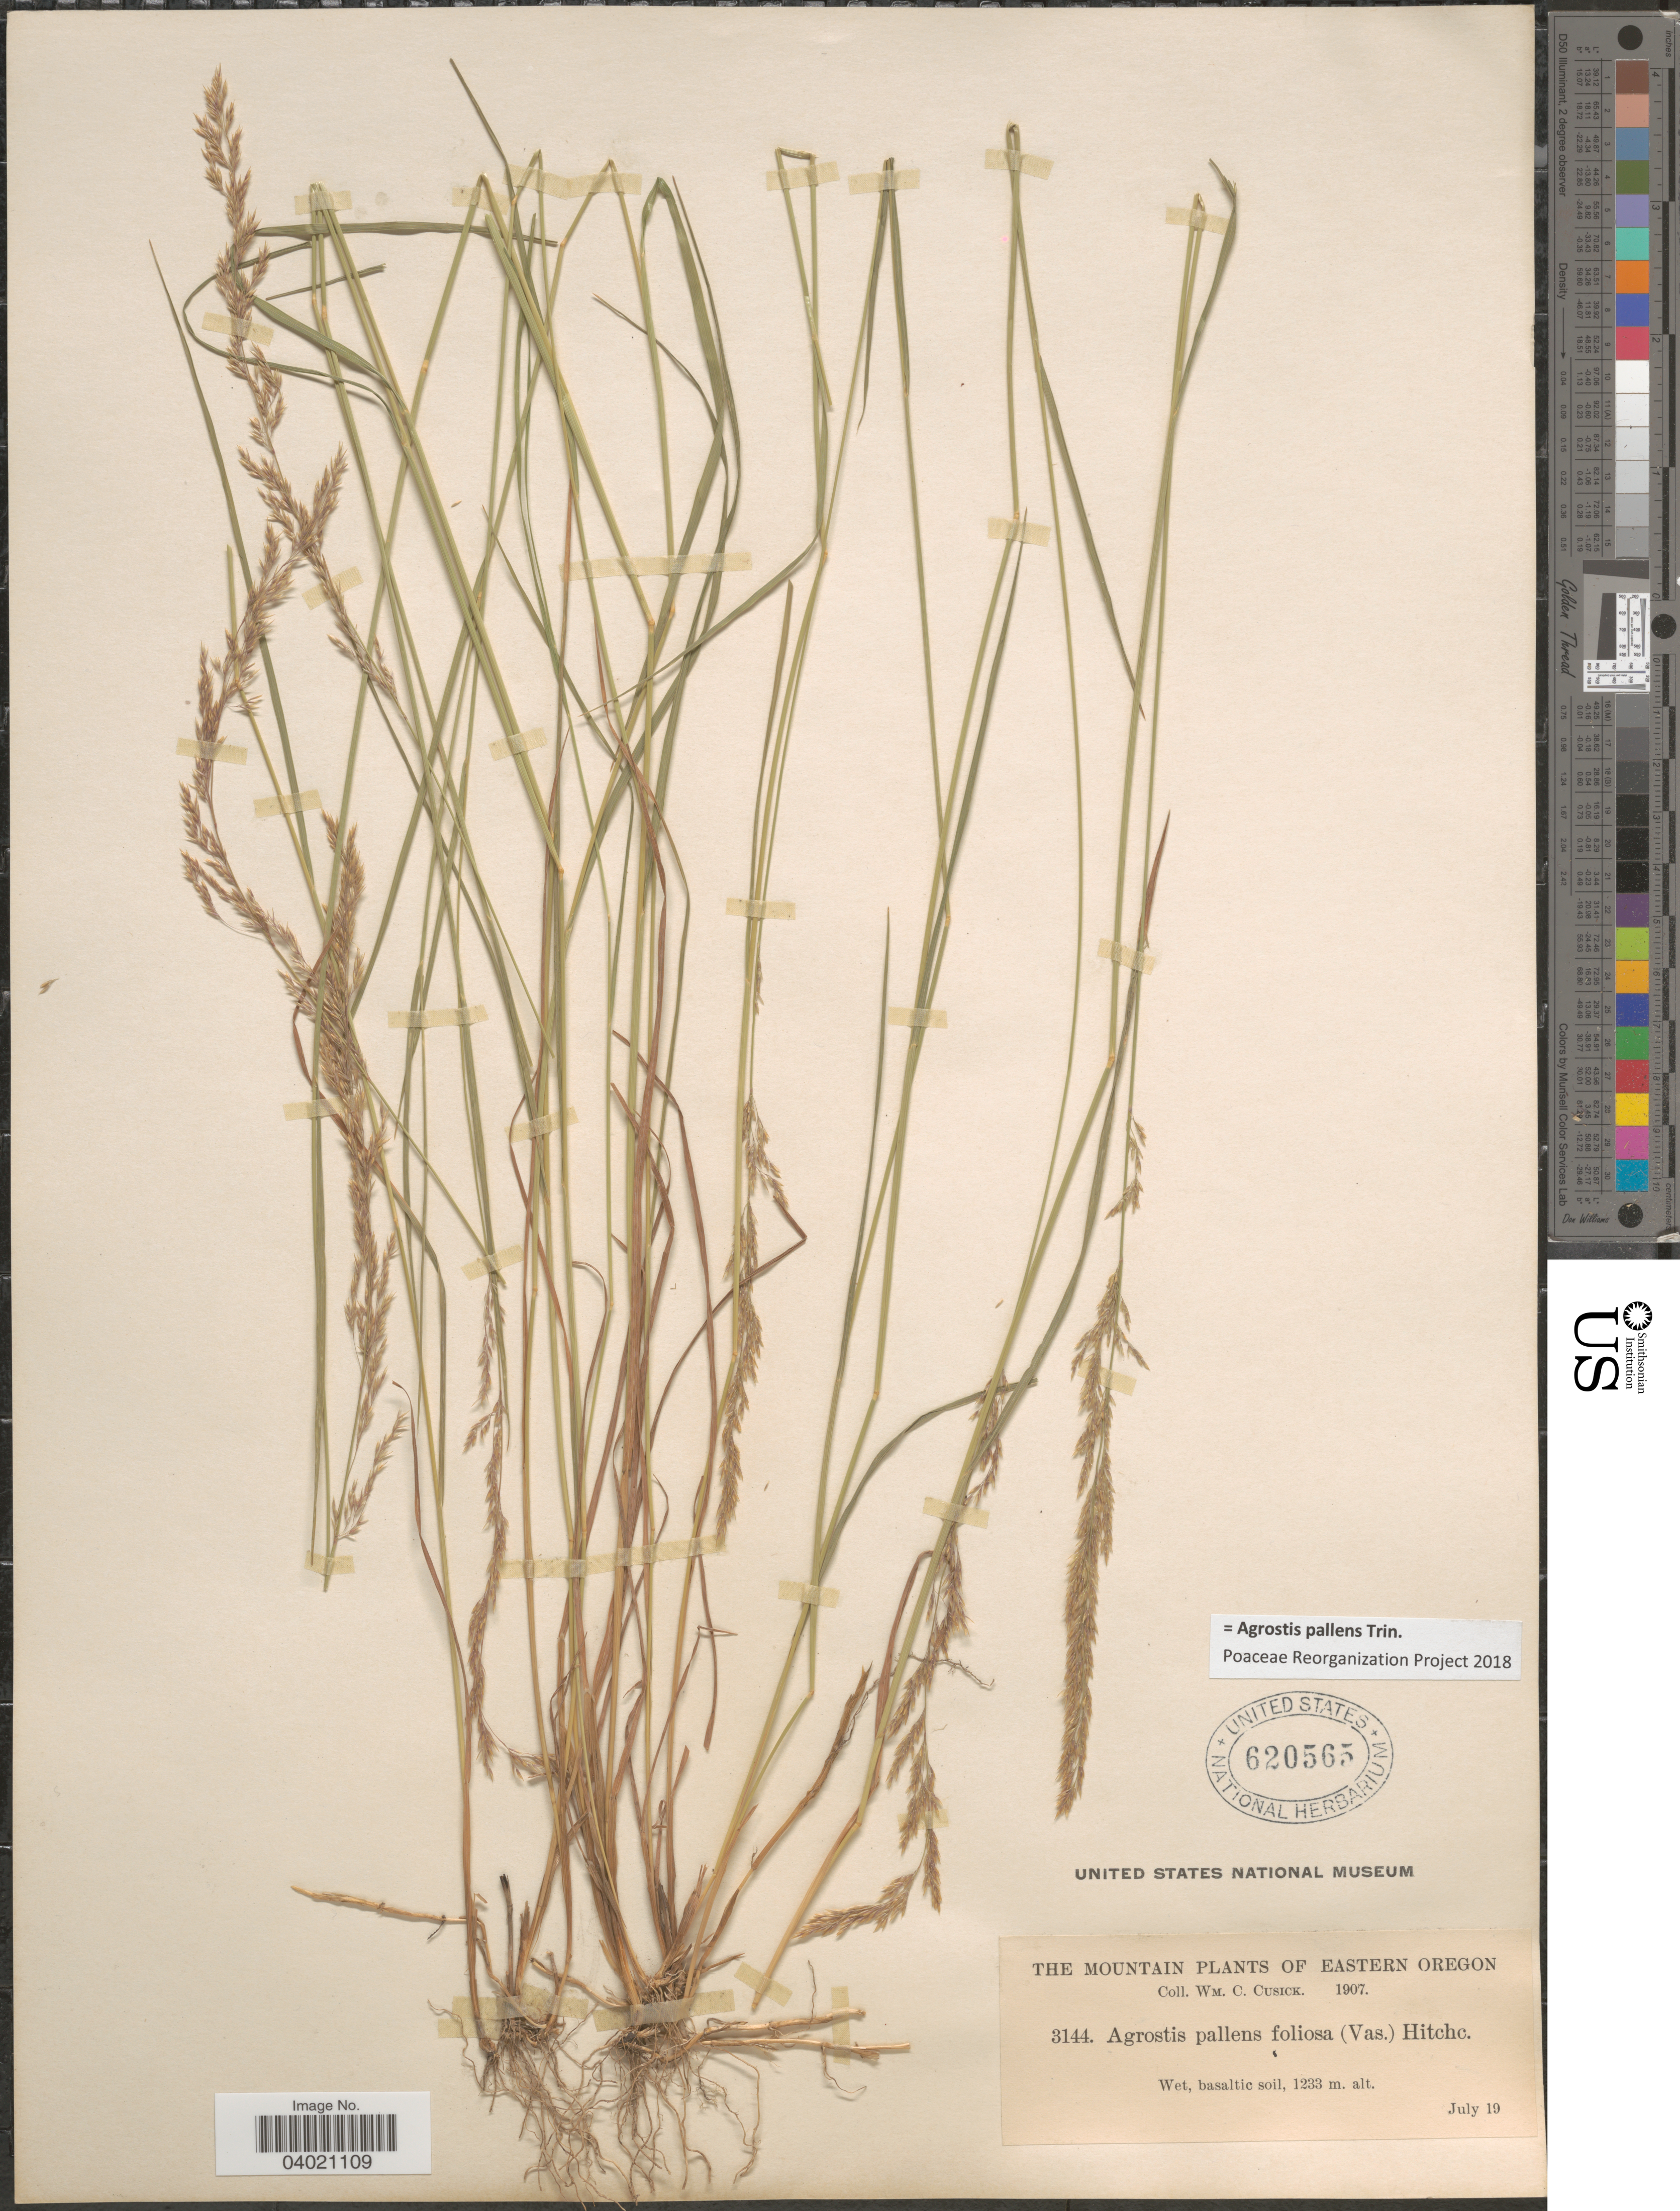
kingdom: Plantae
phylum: Tracheophyta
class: Liliopsida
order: Poales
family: Poaceae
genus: Agrostis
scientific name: Agrostis pallens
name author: Trin.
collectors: W. C. Cusick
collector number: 3144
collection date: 1907-07-19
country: United States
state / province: Oregon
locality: The Mountain plants of Eastern Oregon. Wet, basaltic soil.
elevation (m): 1233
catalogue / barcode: US 620565